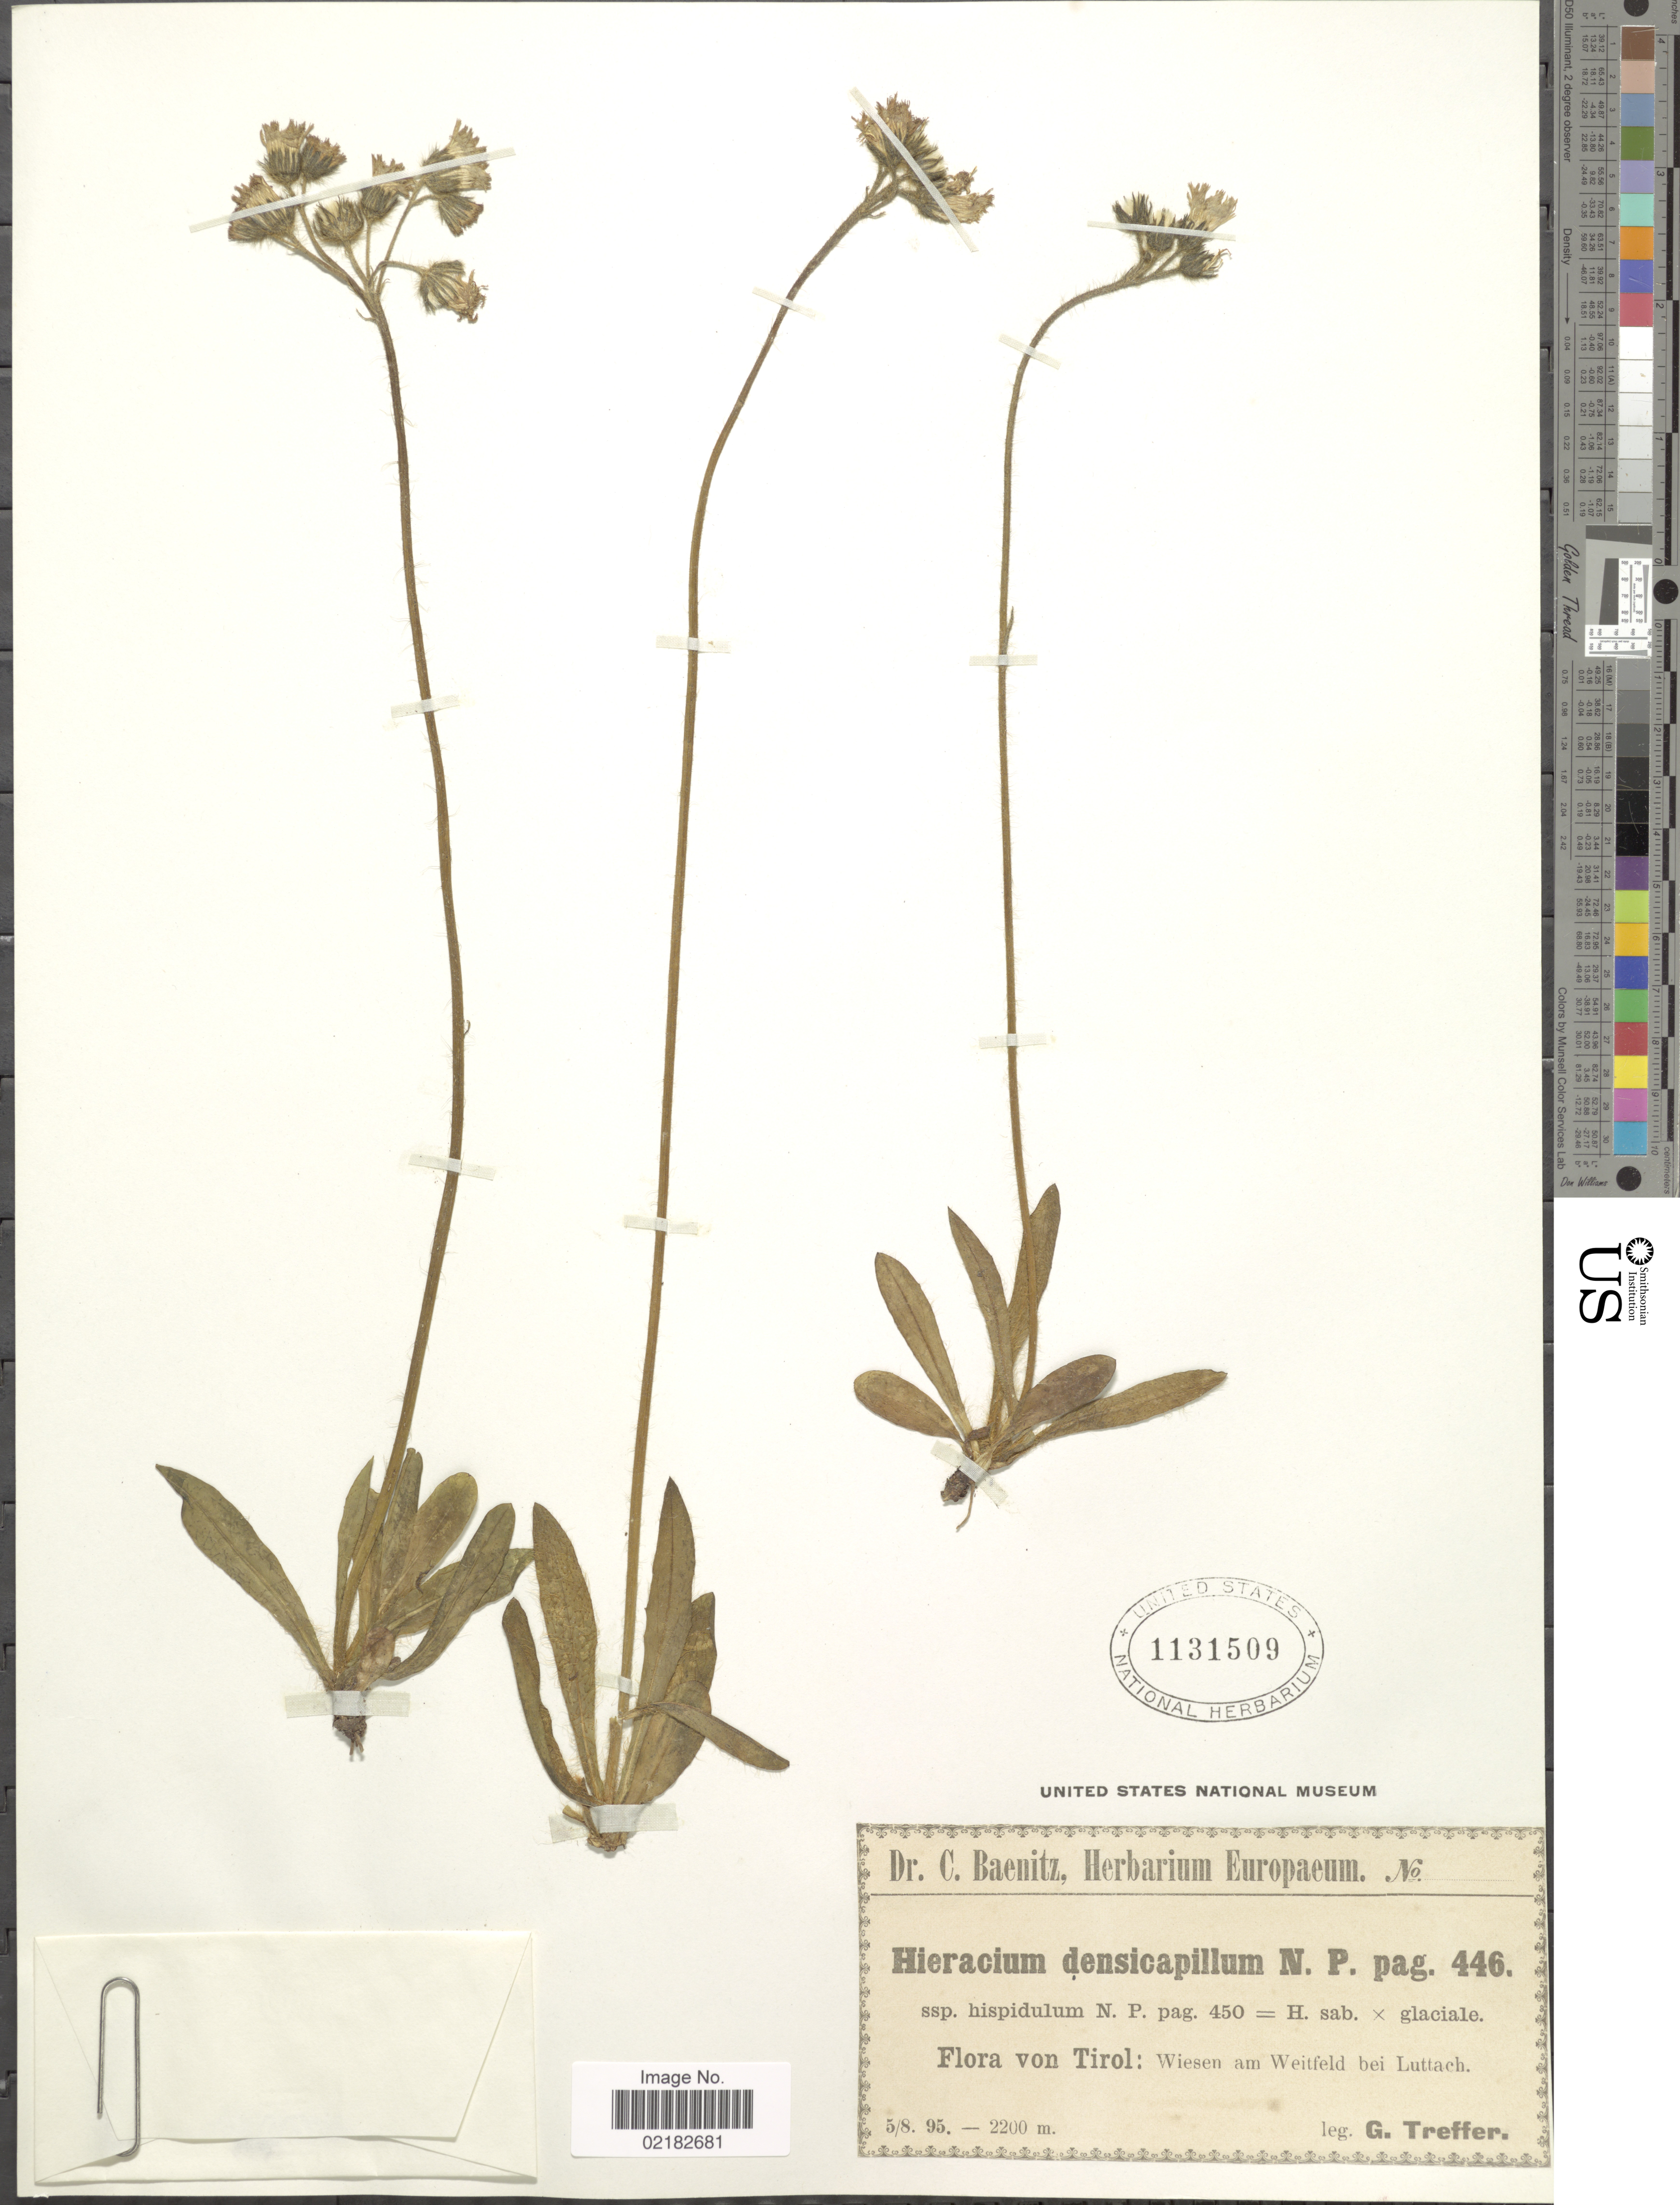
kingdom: Plantae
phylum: Tracheophyta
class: Magnoliopsida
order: Asterales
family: Asteraceae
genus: Pilosella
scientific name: Pilosella laggeri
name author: F.W. Schultz & Sch. Bip.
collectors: G. Treffer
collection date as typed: Transcribed d/m/y: 5/8/95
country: Austria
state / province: Tirol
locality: Wiesem am Weitfeld bei Luttach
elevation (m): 2200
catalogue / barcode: US 1131509